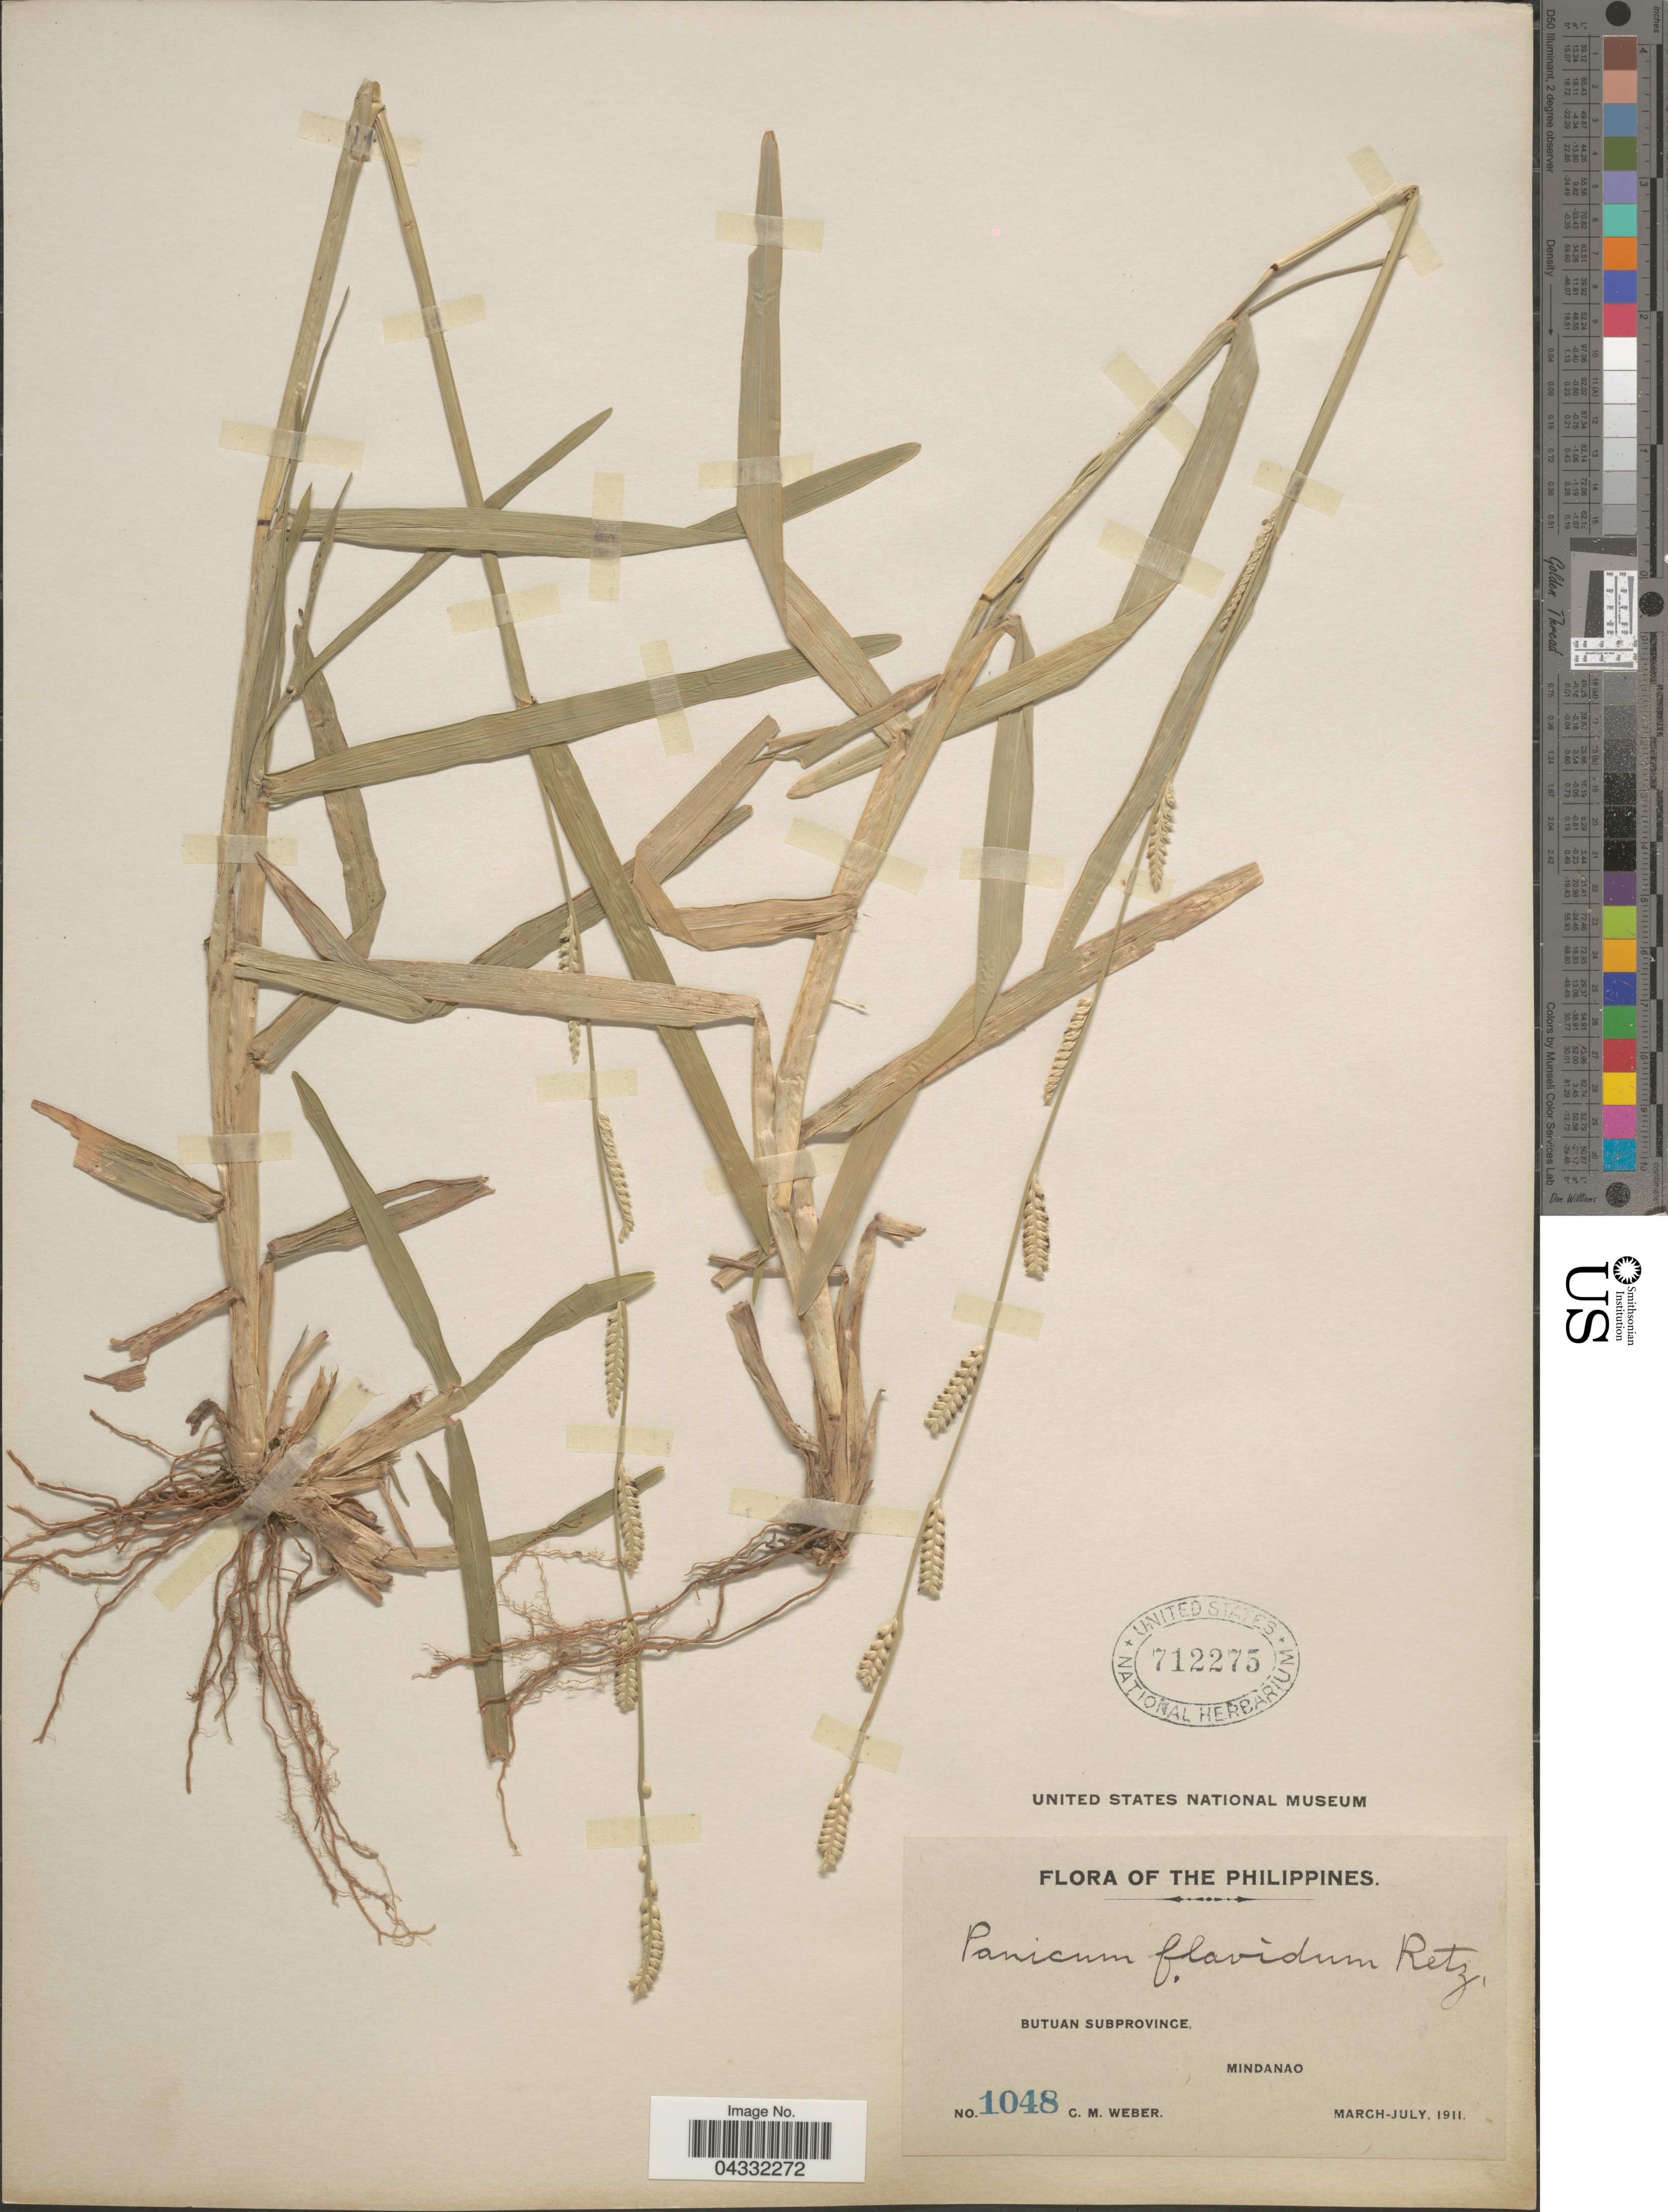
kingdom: Plantae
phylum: Tracheophyta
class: Liliopsida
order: Poales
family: Poaceae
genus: Setaria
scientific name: Setaria flavida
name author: (Retz.) Veldkamp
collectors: C. M. Weber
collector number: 1048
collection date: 1911-03/1911-07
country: Philippines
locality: Butuan Subprovince. Mindanao.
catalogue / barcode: US 712275